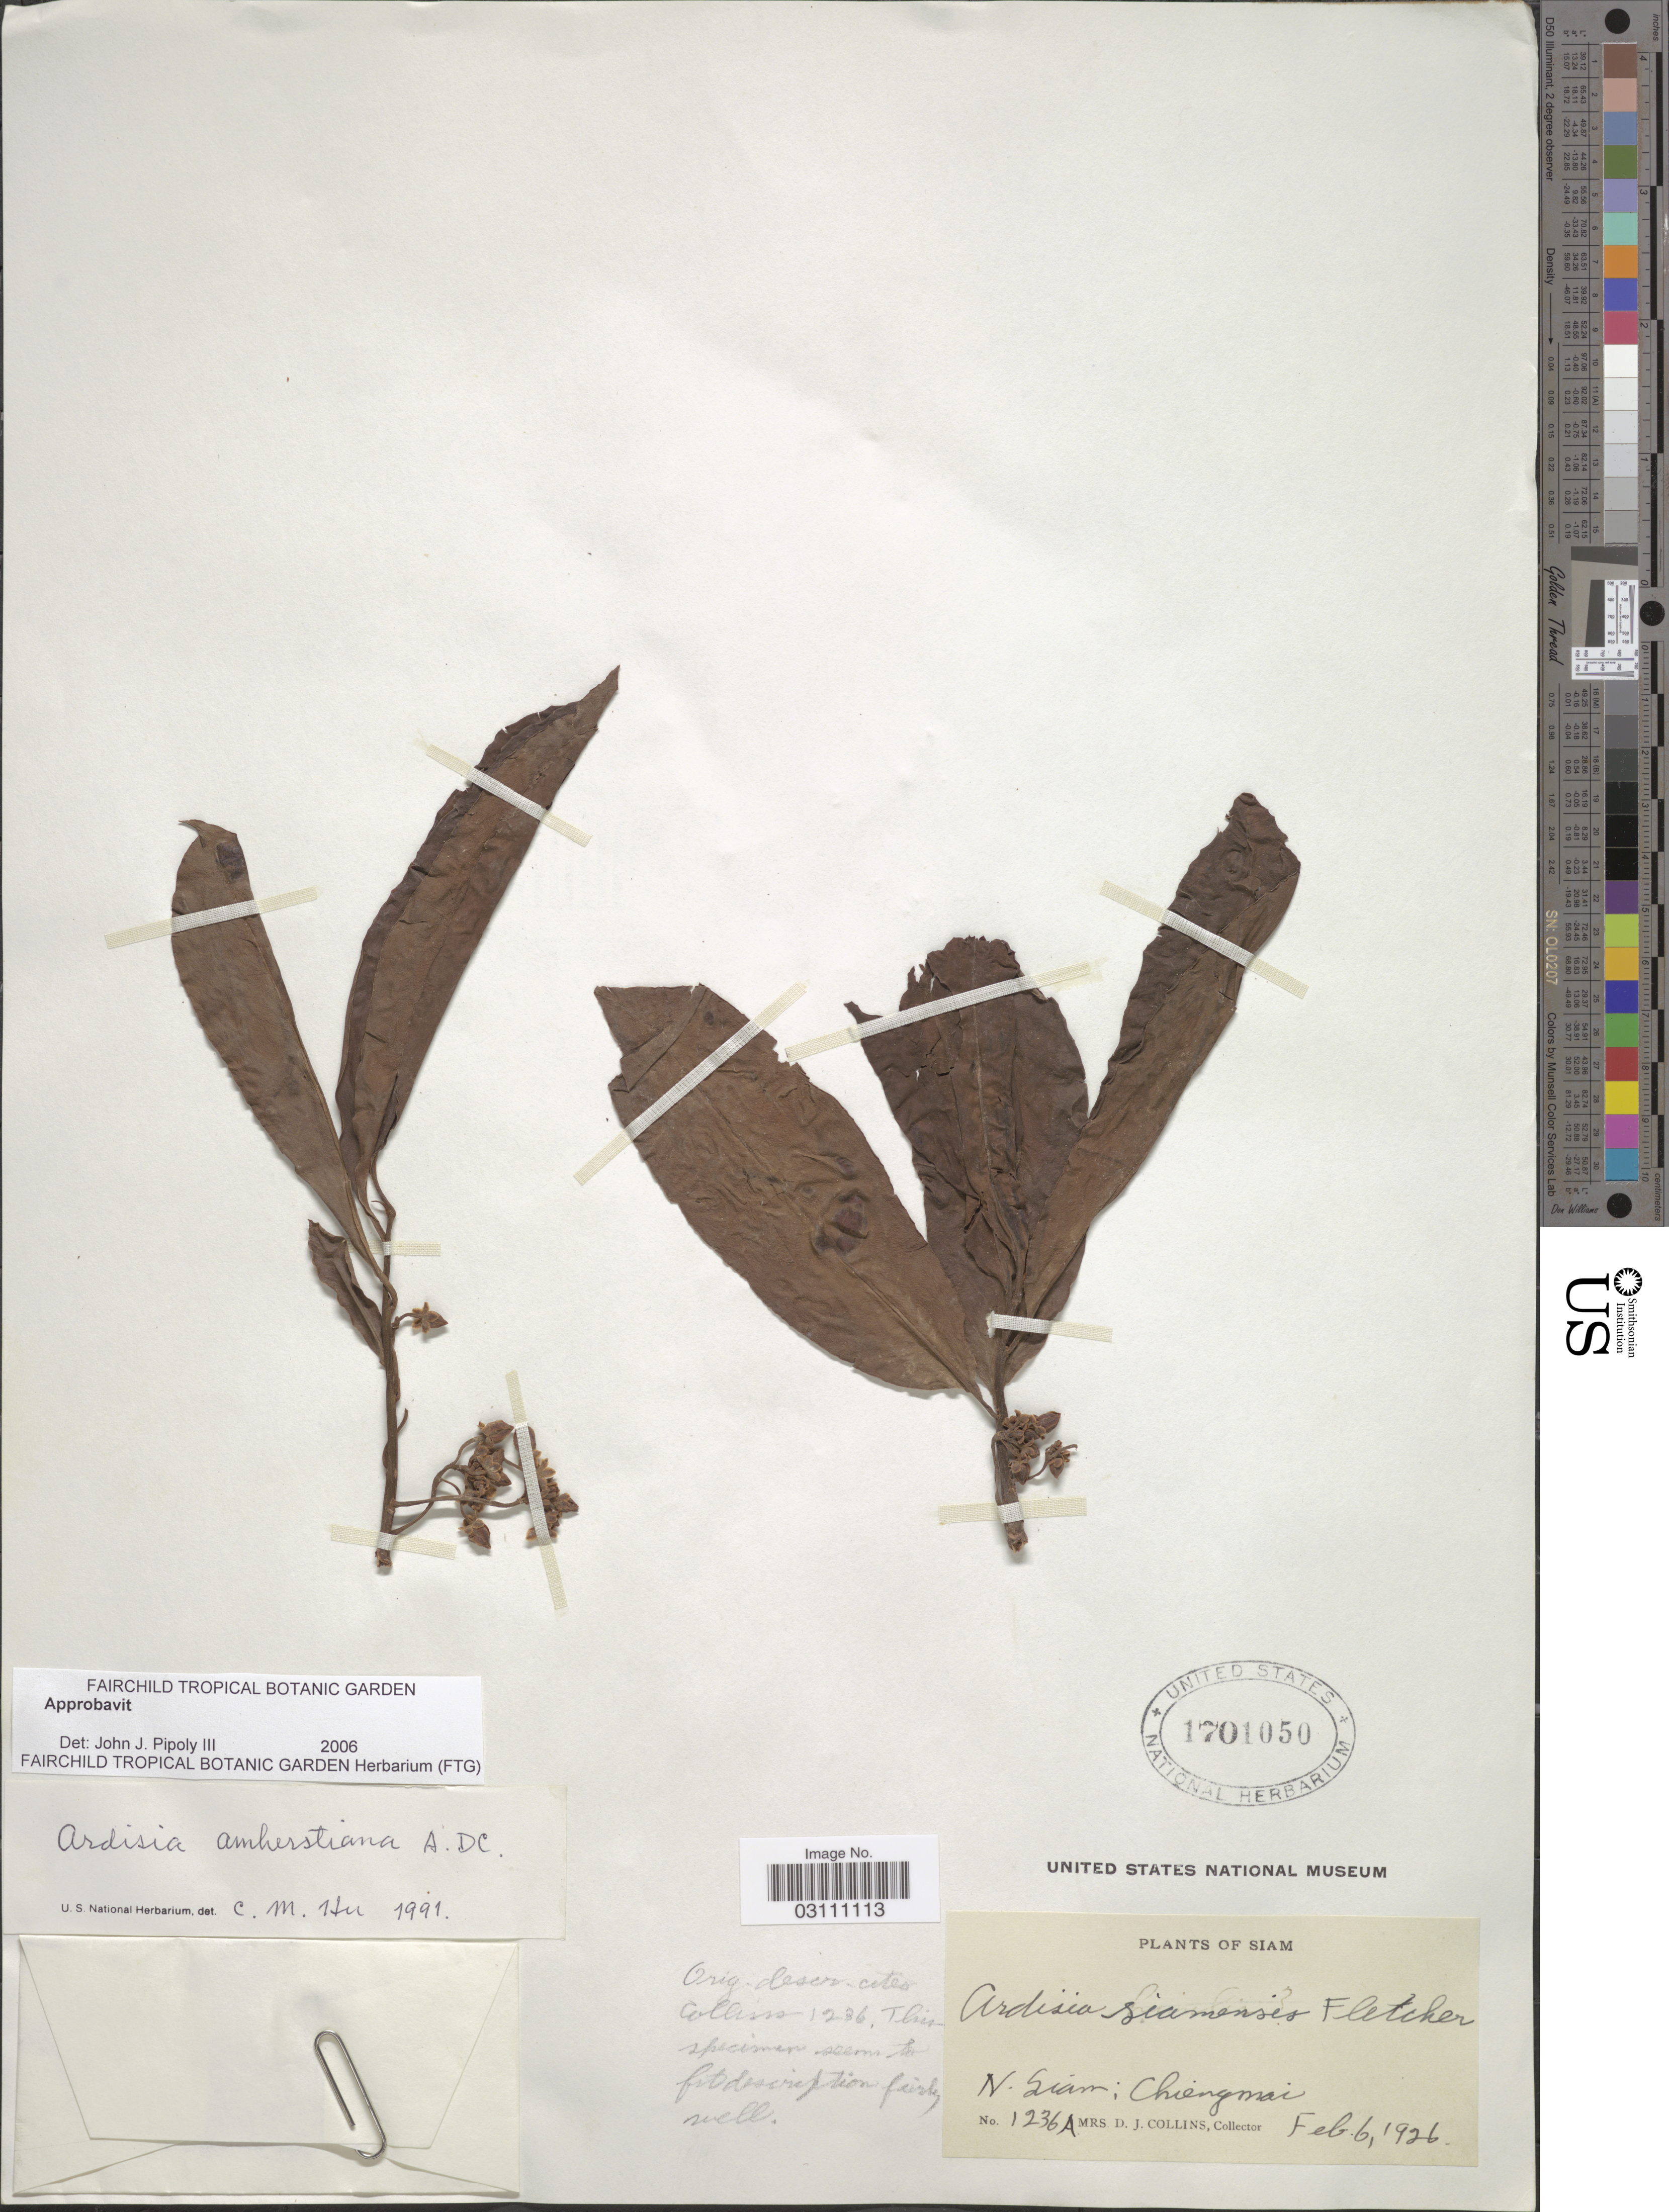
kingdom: Plantae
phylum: Tracheophyta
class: Magnoliopsida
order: Ericales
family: Primulaceae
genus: Ardisia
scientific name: Ardisia amherstiana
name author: A. DC.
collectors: Mrs. D. J. Collins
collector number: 1236A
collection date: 1926-02-06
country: Thailand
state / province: Chiang Mai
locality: N. Siam; Chiengmai. Siam.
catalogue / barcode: US 1701050